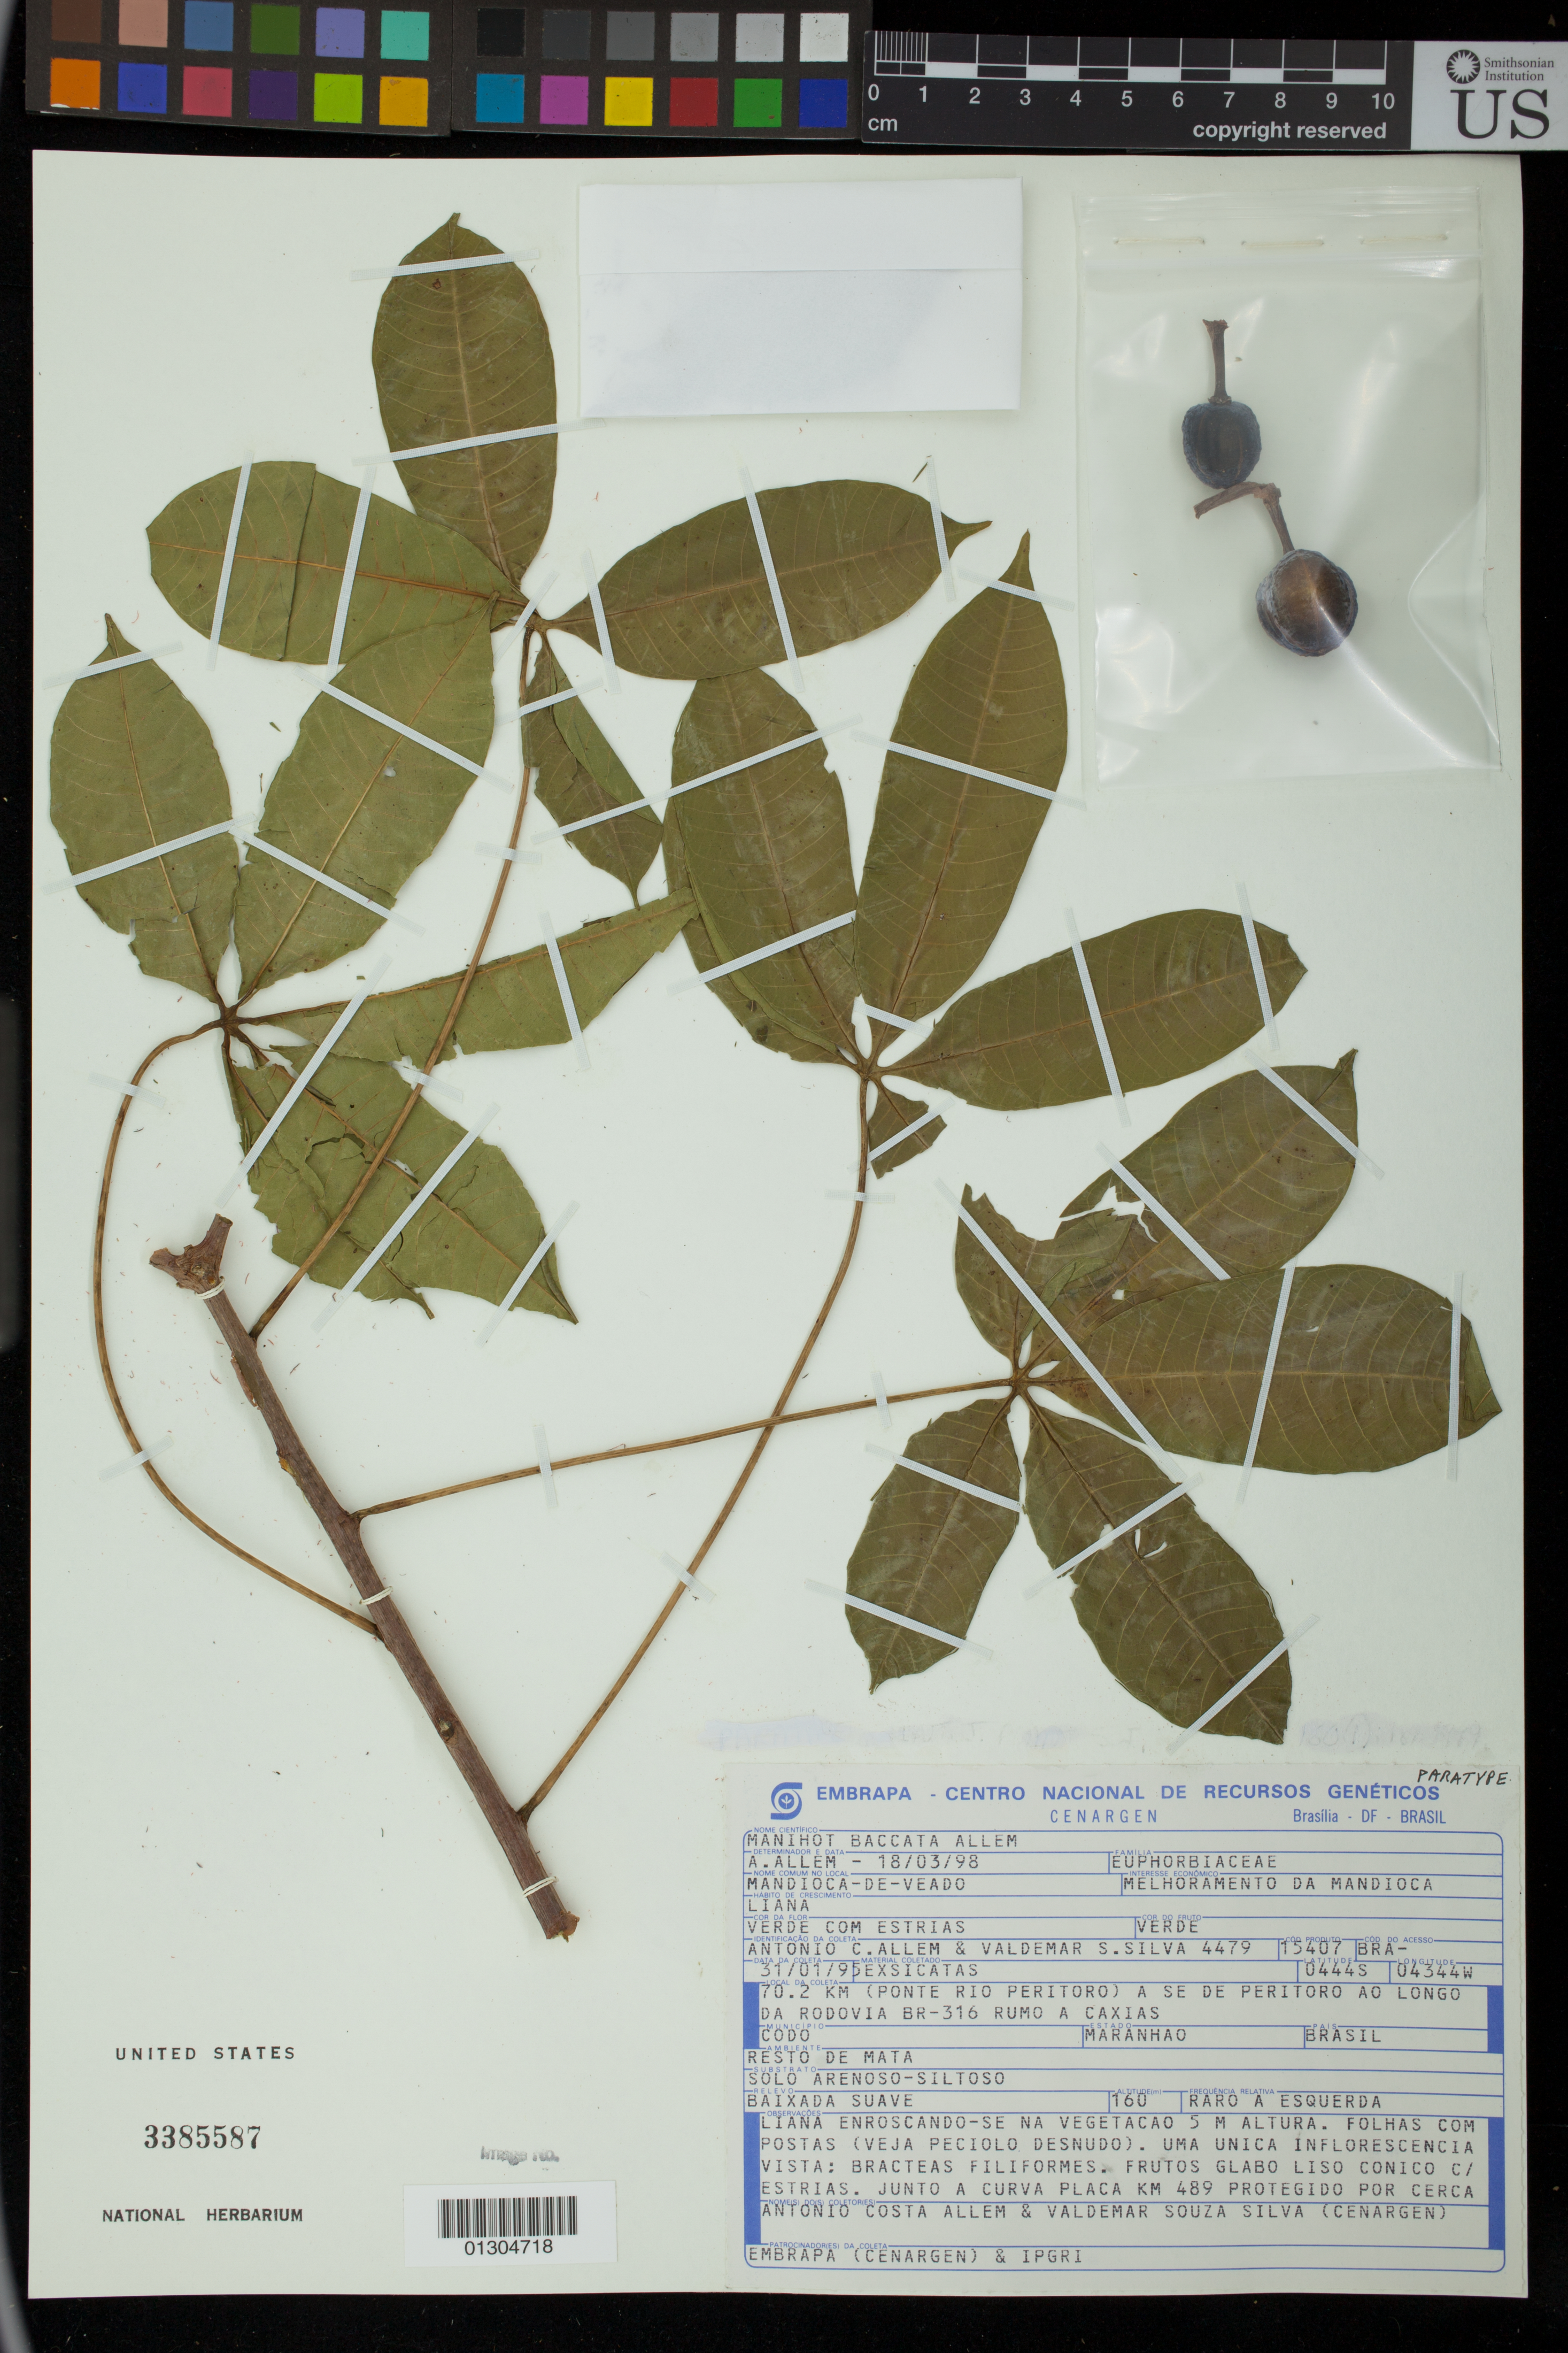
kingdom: Plantae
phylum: Tracheophyta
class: Magnoliopsida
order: Malpighiales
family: Euphorbiaceae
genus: Manihot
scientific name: Manihot baccata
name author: Allem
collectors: A. Allem & V. Silva, V. S.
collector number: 4479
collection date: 1995-01-31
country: Brazil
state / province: Maranhao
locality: Local da coleta: 70.2 km (ponte Rio Peritoro) a se de peritoro ao longo da Rodovia BR-316 Rumo a Caxias; Municipio: Codo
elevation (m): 160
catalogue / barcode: US 3385587